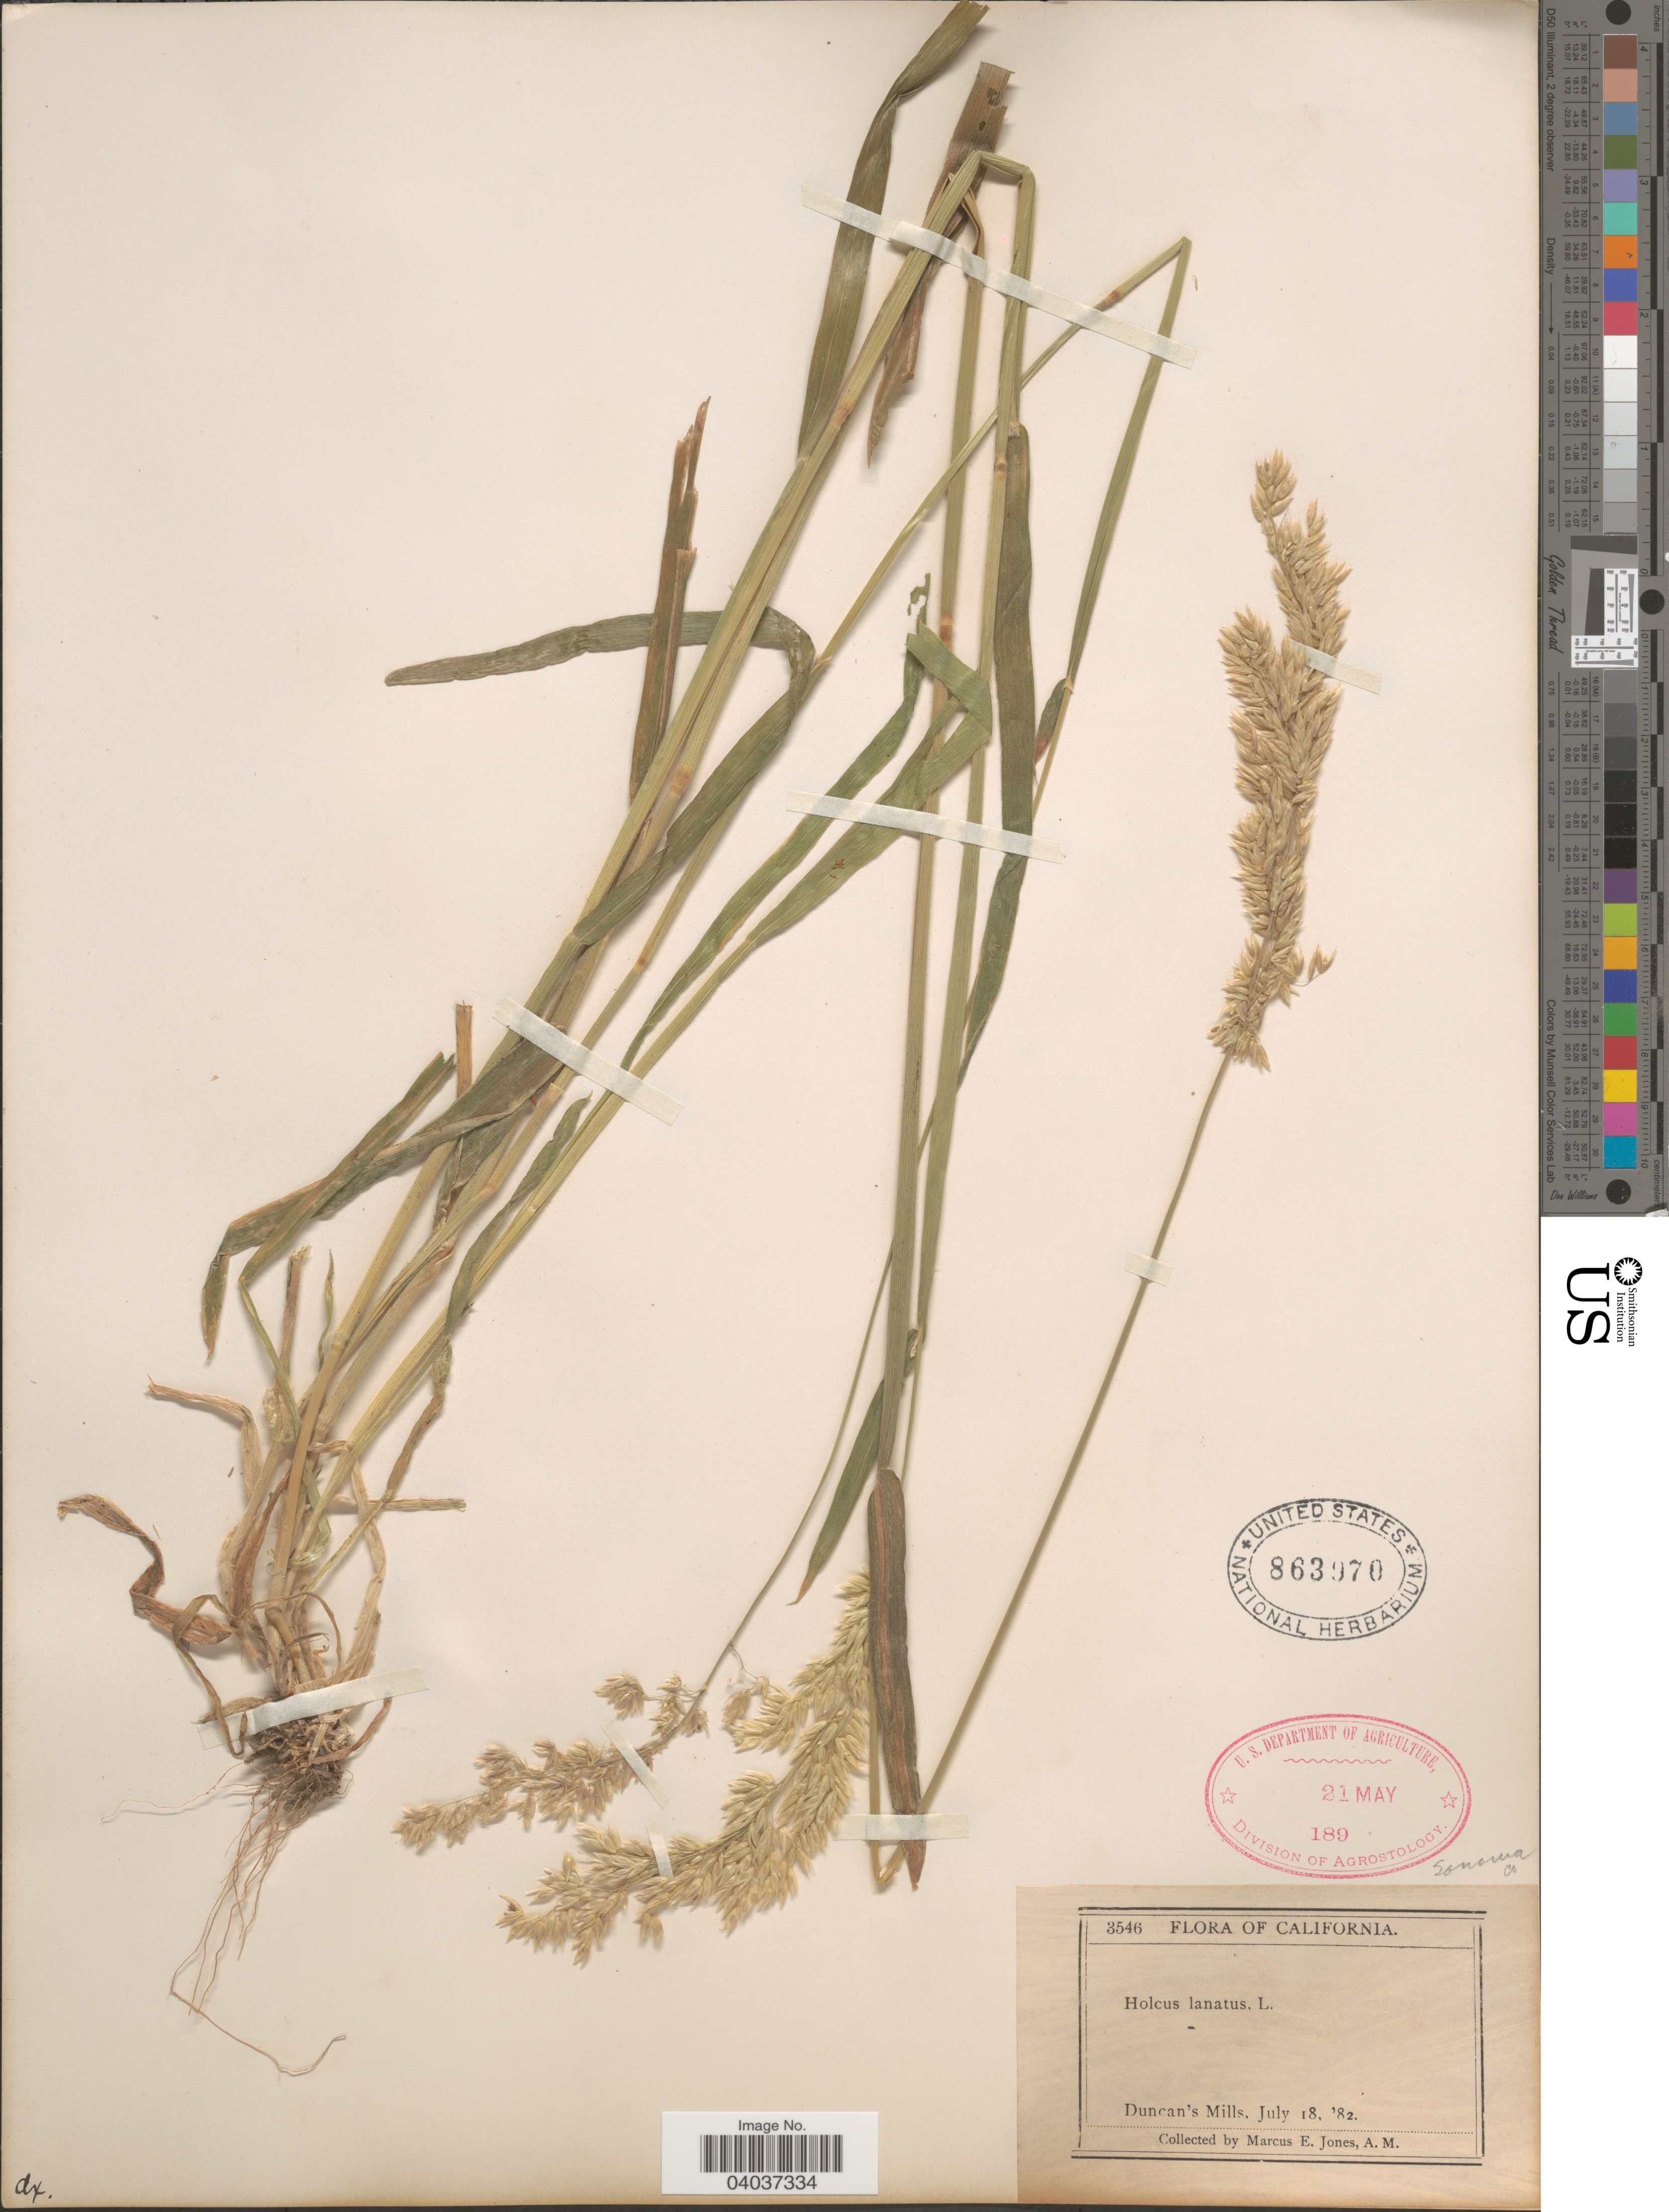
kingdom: Plantae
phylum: Tracheophyta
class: Liliopsida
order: Poales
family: Poaceae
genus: Holcus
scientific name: Holcus lanatus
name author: L.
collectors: M. E. Jones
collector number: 3546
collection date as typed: Transcribed d/m/y: 18/7/82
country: United States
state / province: California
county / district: Sonoma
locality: Duncan's Mills. Sonoma Co.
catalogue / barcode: US 863970